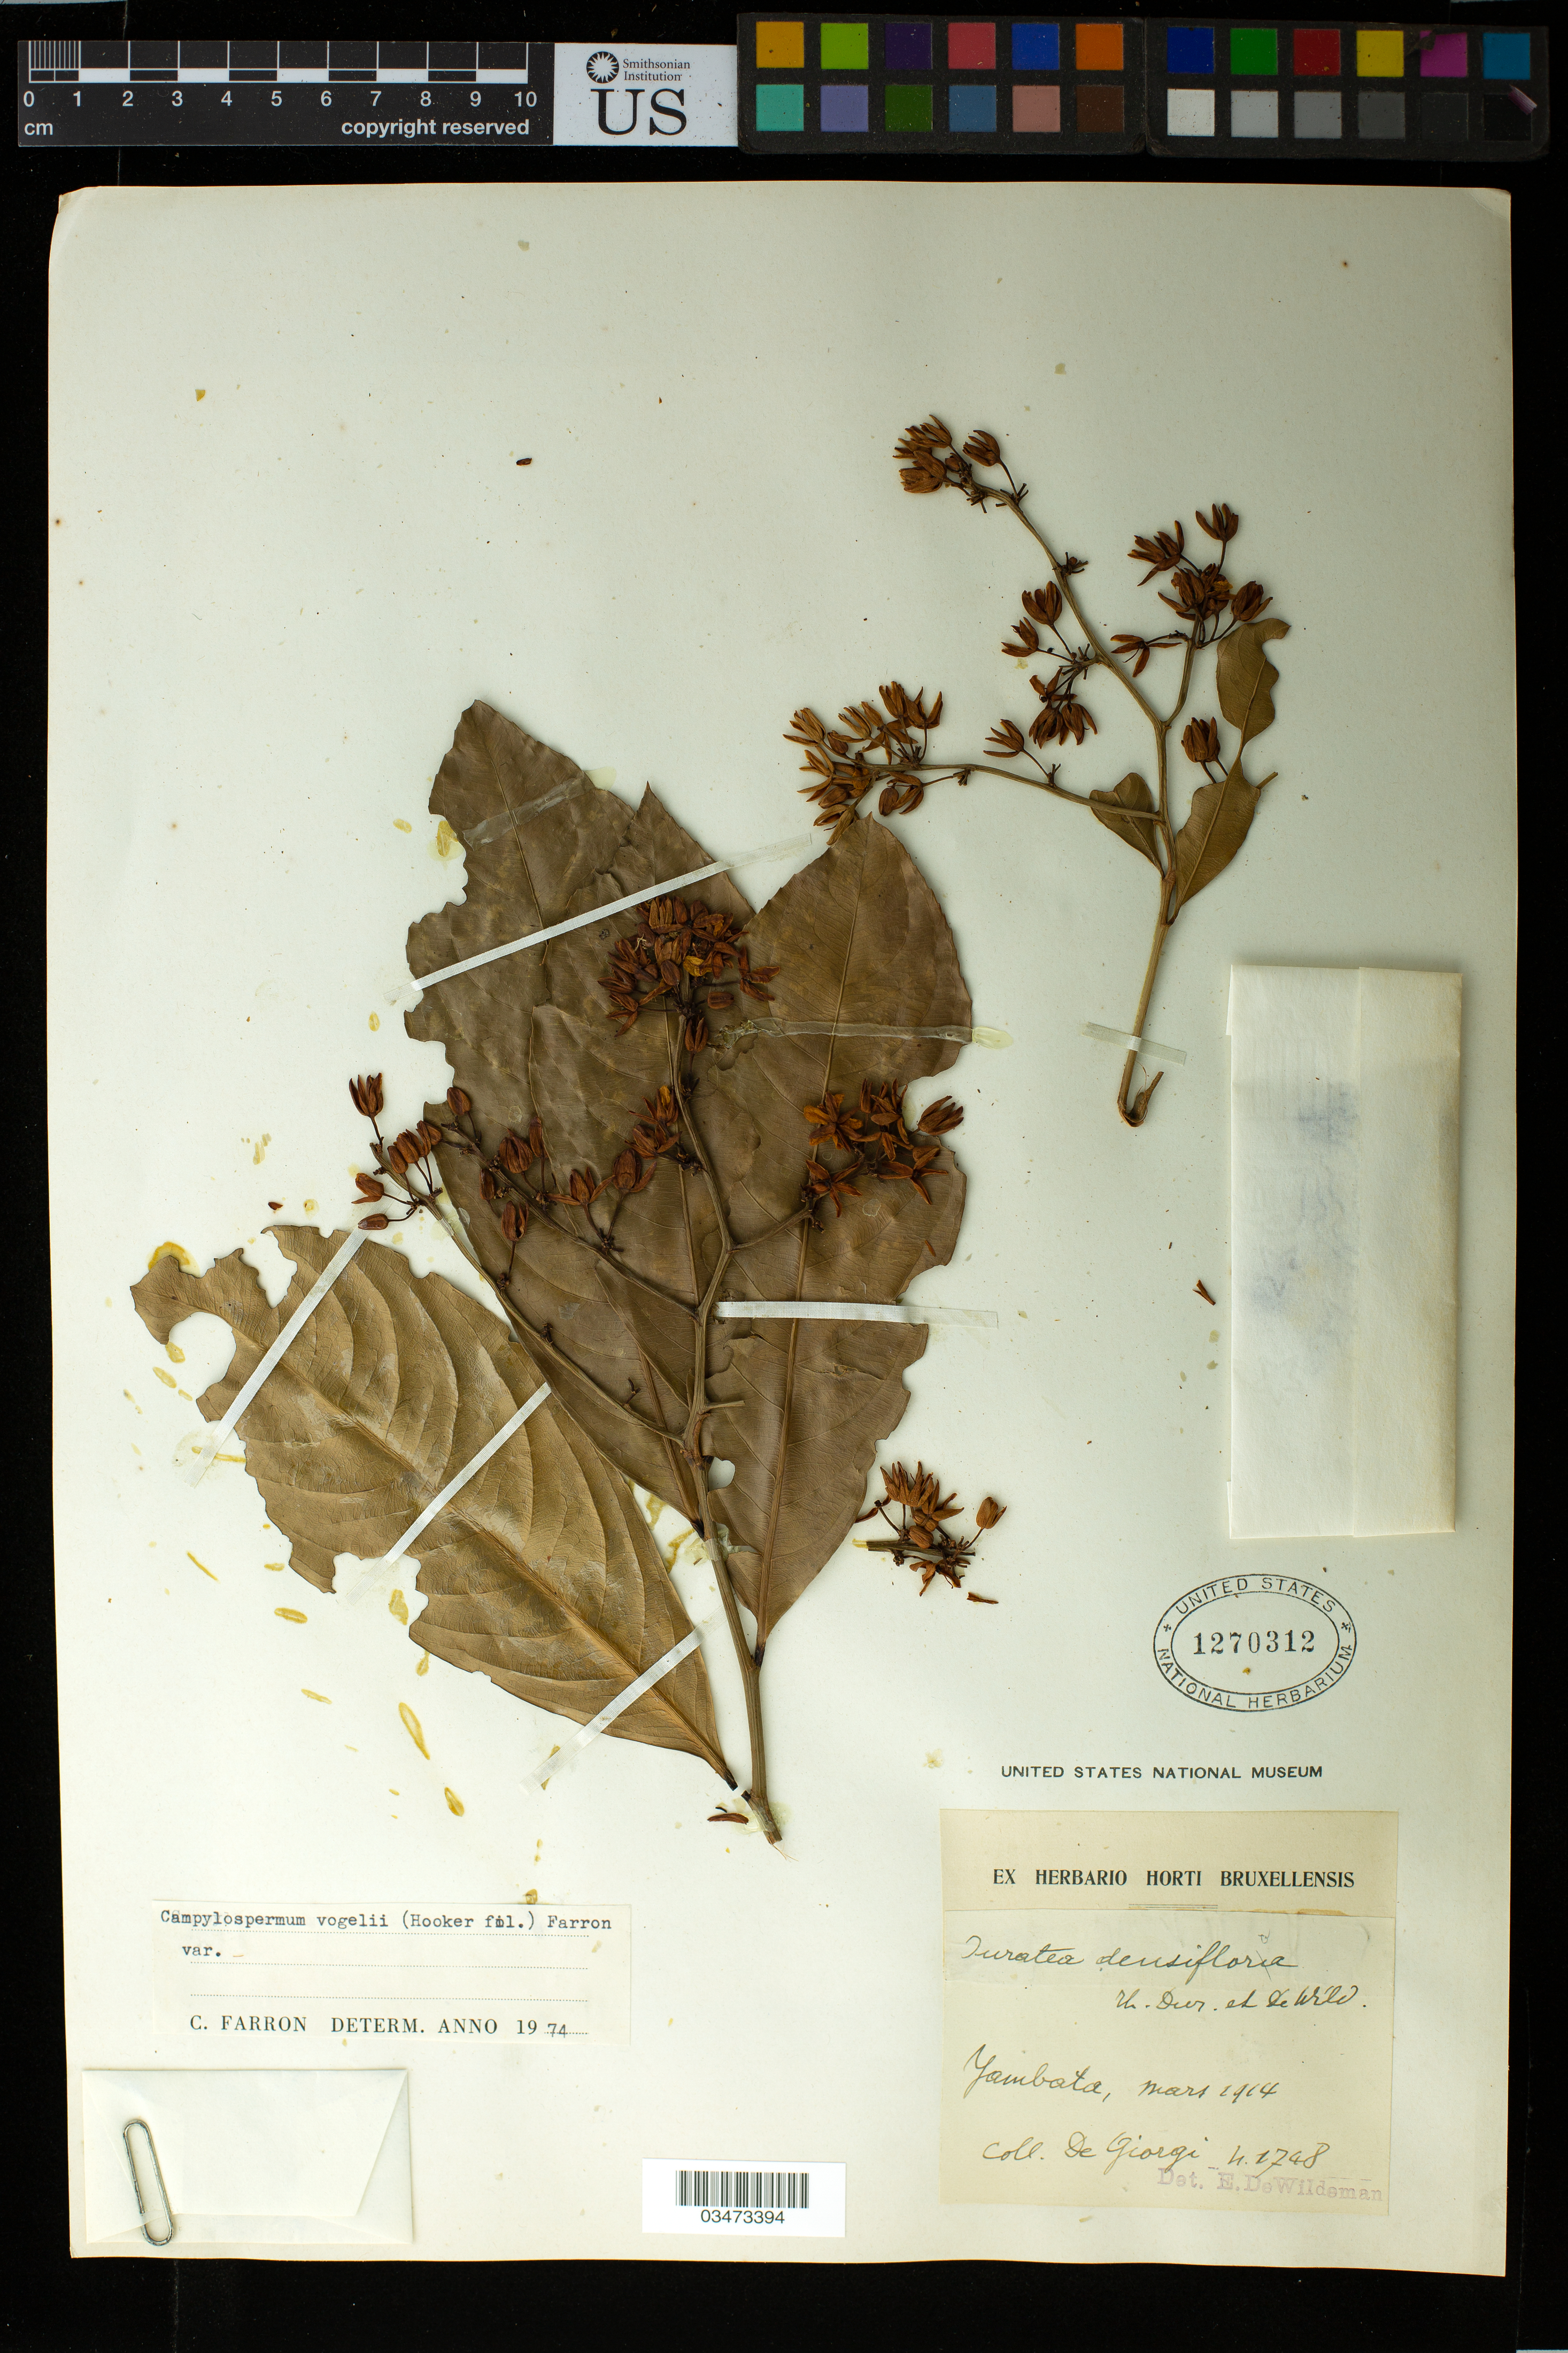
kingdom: Plantae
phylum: Tracheophyta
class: Magnoliopsida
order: Malpighiales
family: Ochnaceae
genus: Campylospermum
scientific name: Campylospermum vogelii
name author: (L.H. Hooker) Farron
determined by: Farron, Claude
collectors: D. Giorgi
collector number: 1748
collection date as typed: Mar 1914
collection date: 1914-03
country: Congo, Democratic Republic of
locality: Yambata.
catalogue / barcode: US 1270312